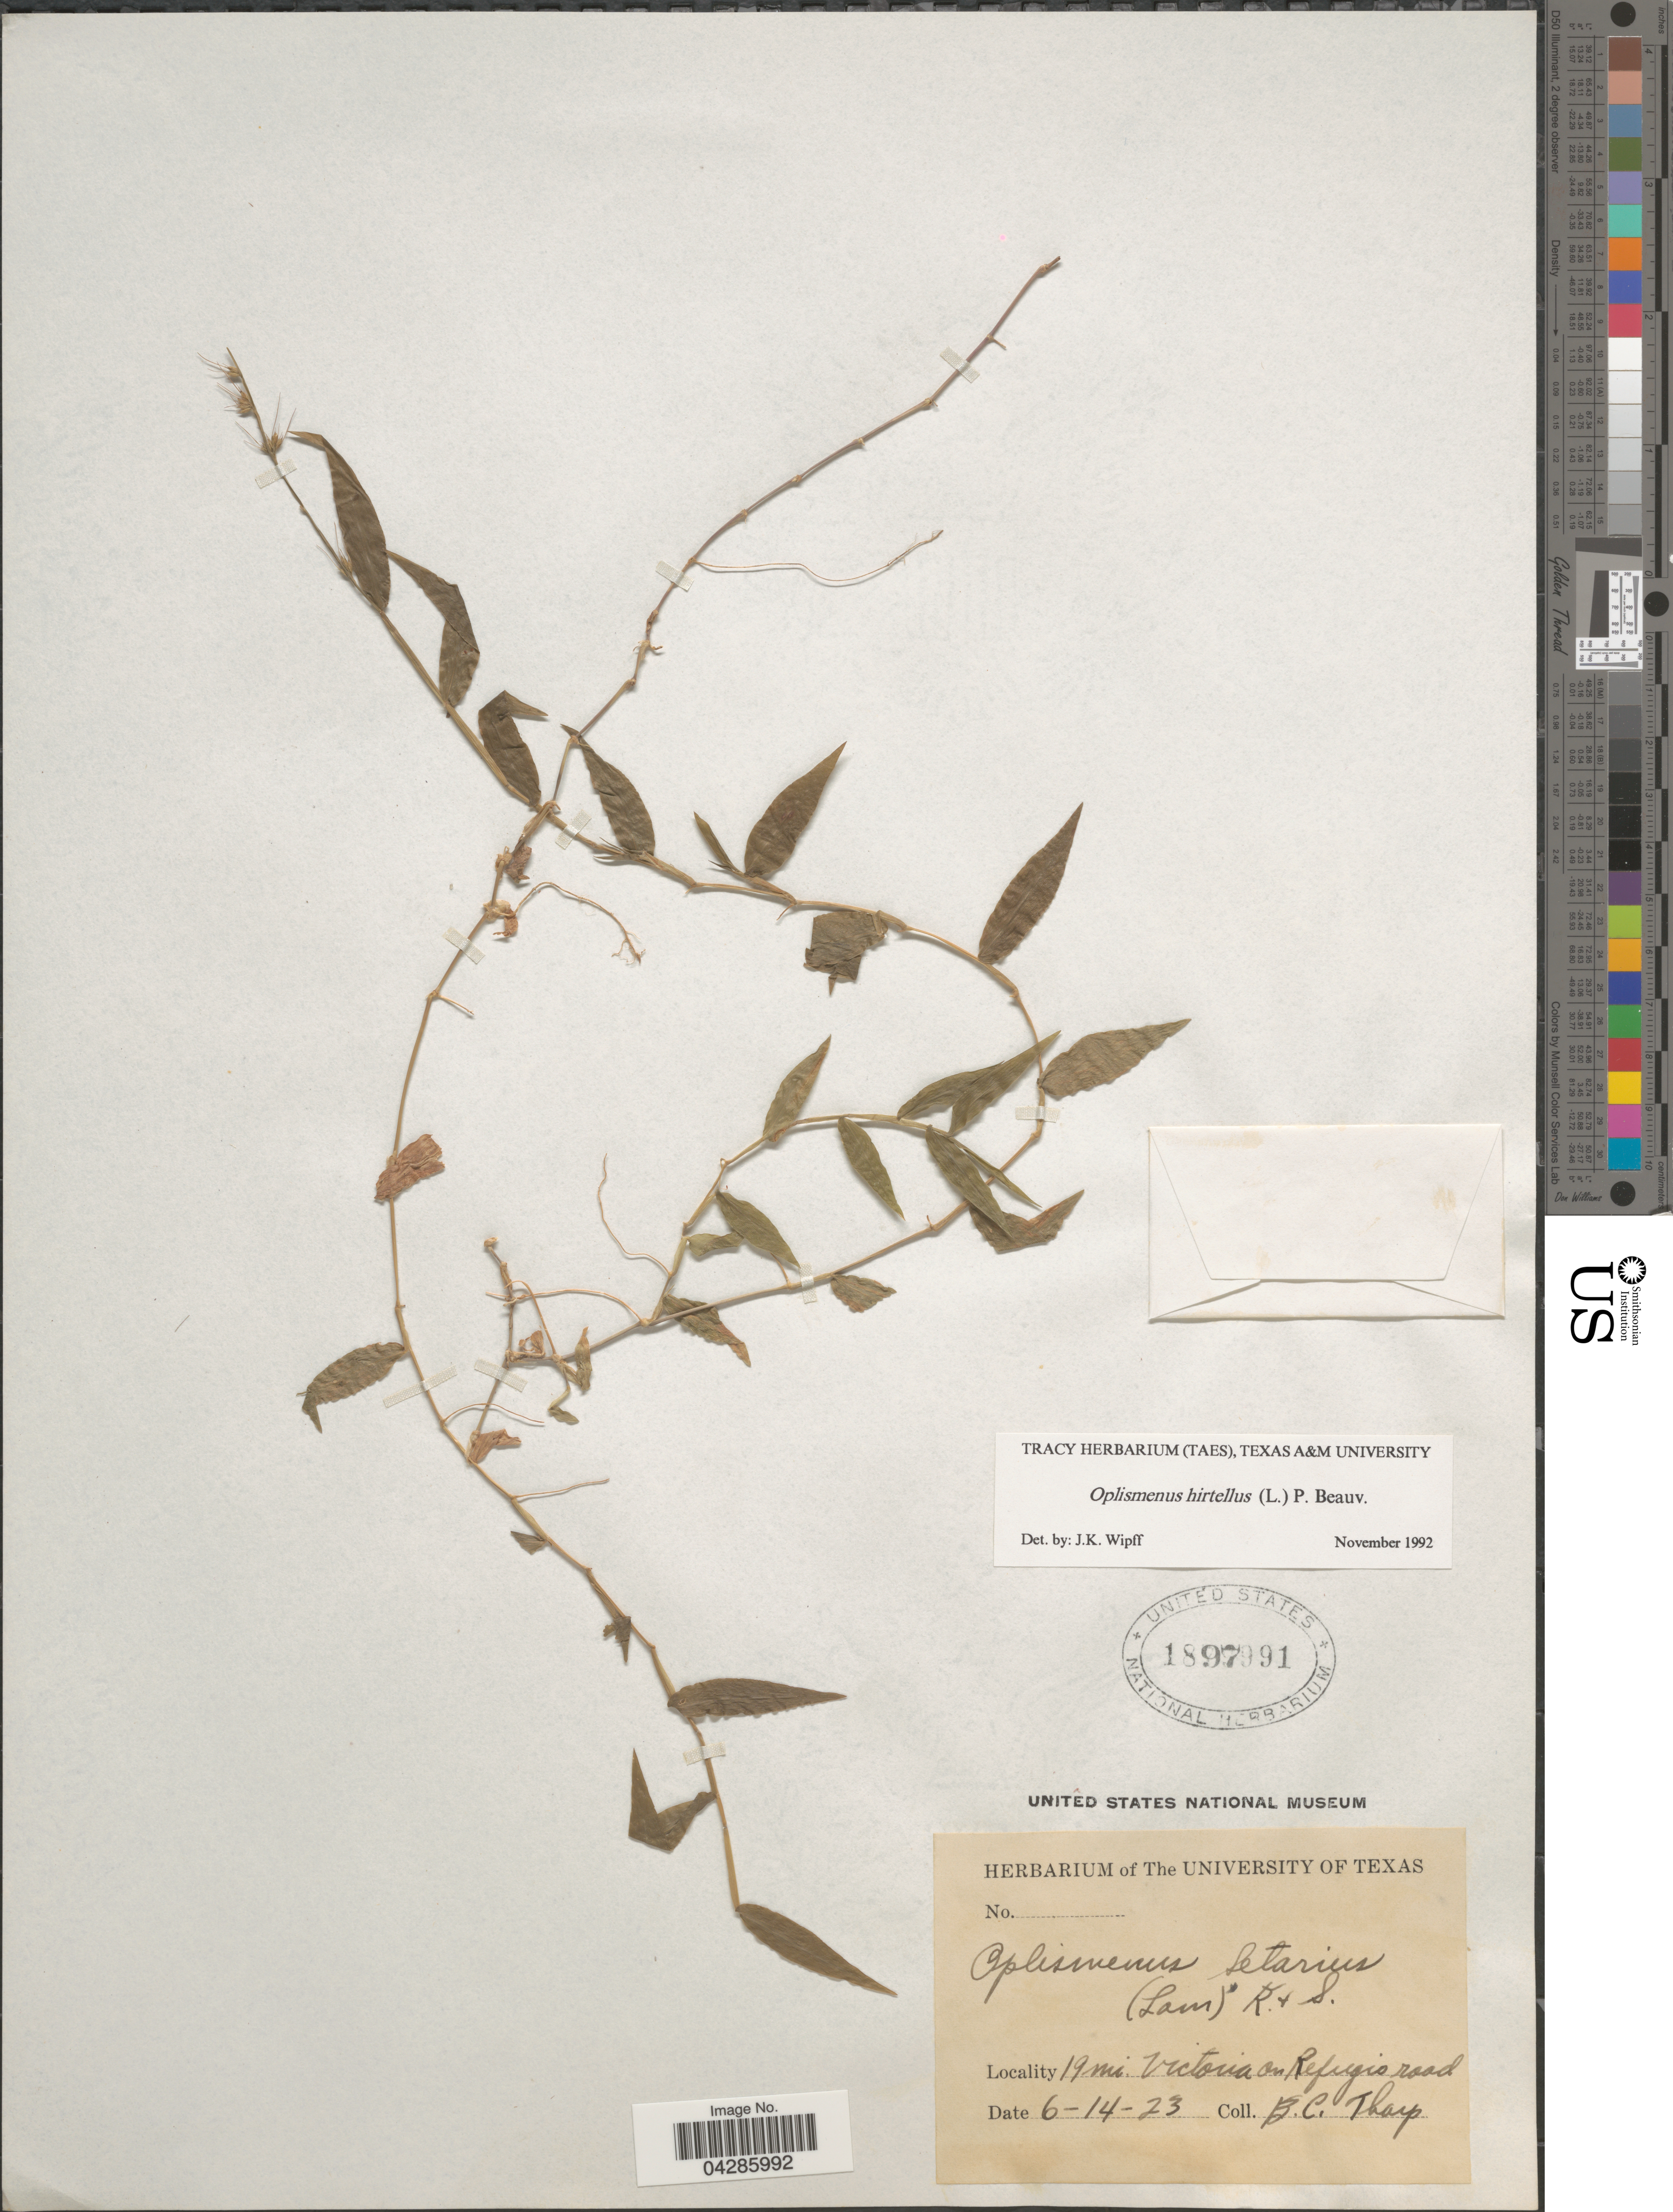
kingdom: Plantae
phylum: Tracheophyta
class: Liliopsida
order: Poales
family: Poaceae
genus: Oplismenus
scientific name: Oplismenus hirtellus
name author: (L.) P. Beauv.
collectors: B. C. Tharp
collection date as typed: Transcribed d/m/y: 14/6/23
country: United States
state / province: Texas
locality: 19 mi. Victoria on Refugio road.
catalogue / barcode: US 1897991